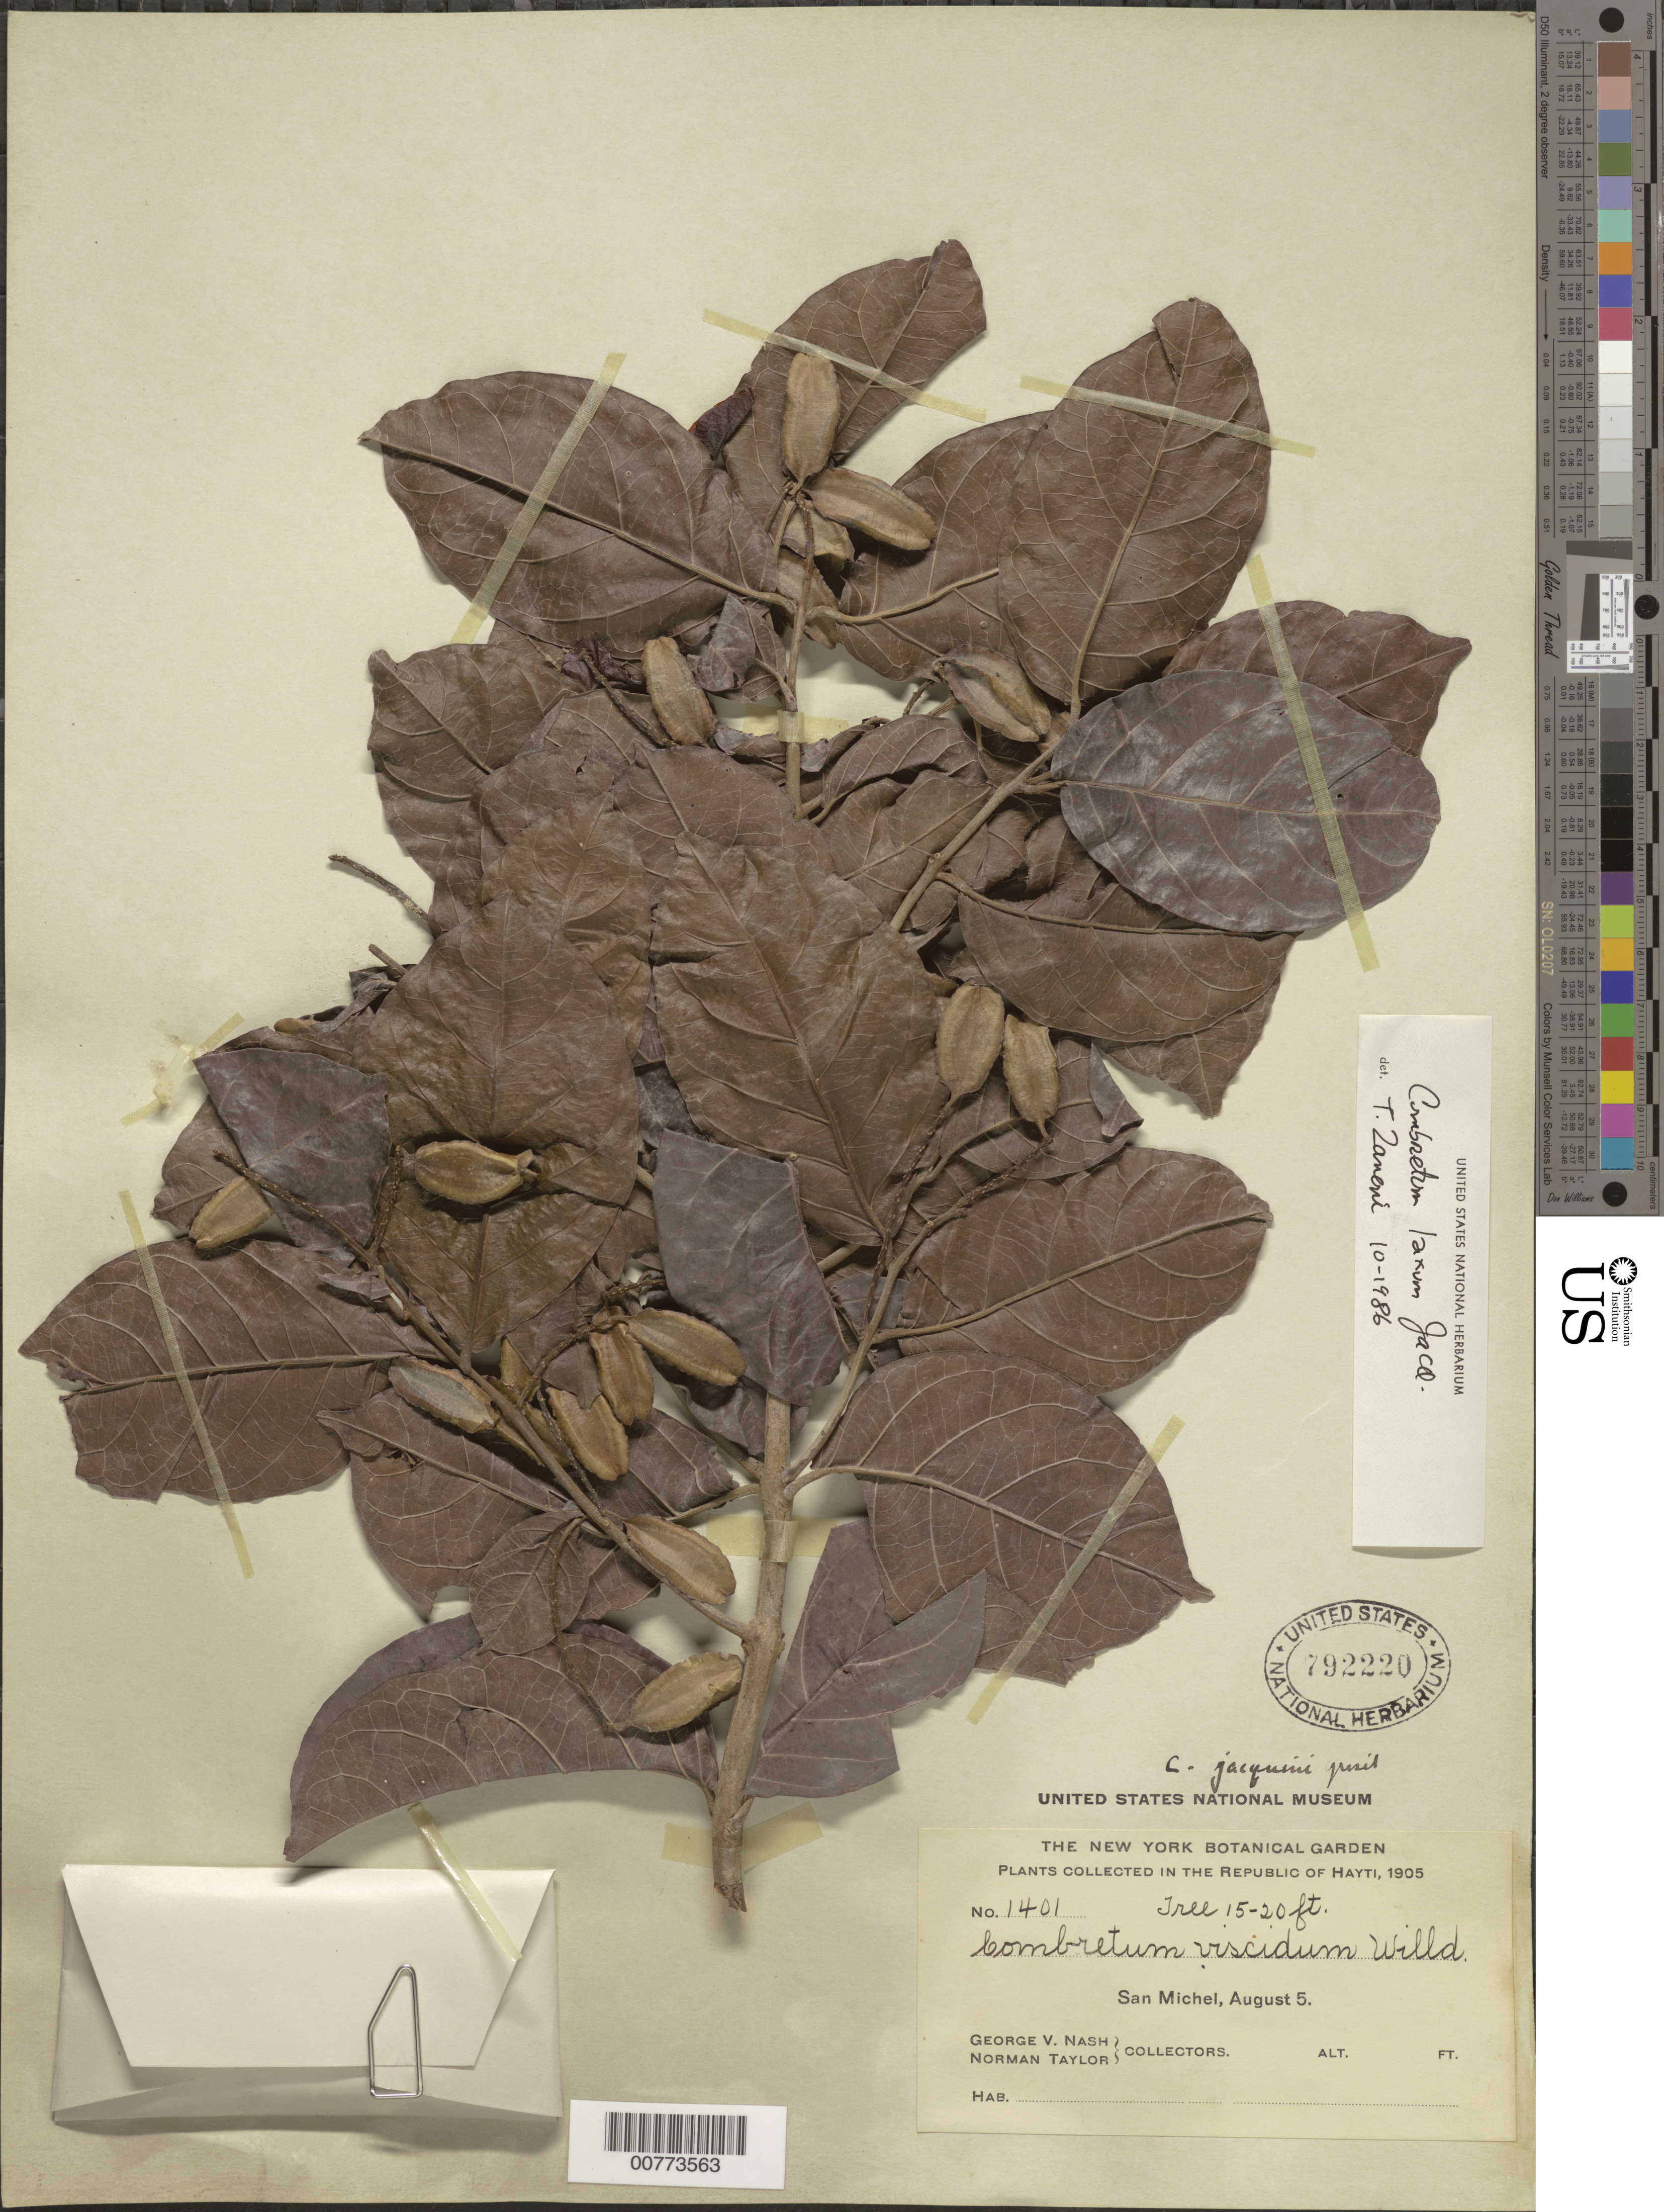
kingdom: Plantae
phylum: Tracheophyta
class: Magnoliopsida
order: Myrtales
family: Combretaceae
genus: Combretum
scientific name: Combretum laxum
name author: Jacq.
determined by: Zanoni, T. A., (NY), New York Botanical Garden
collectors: G. V. Nash & G. Taylor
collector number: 1401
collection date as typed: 05 Aug 1905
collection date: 1905-08-05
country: Haiti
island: Hispaniola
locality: San Michel.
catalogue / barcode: US 792220